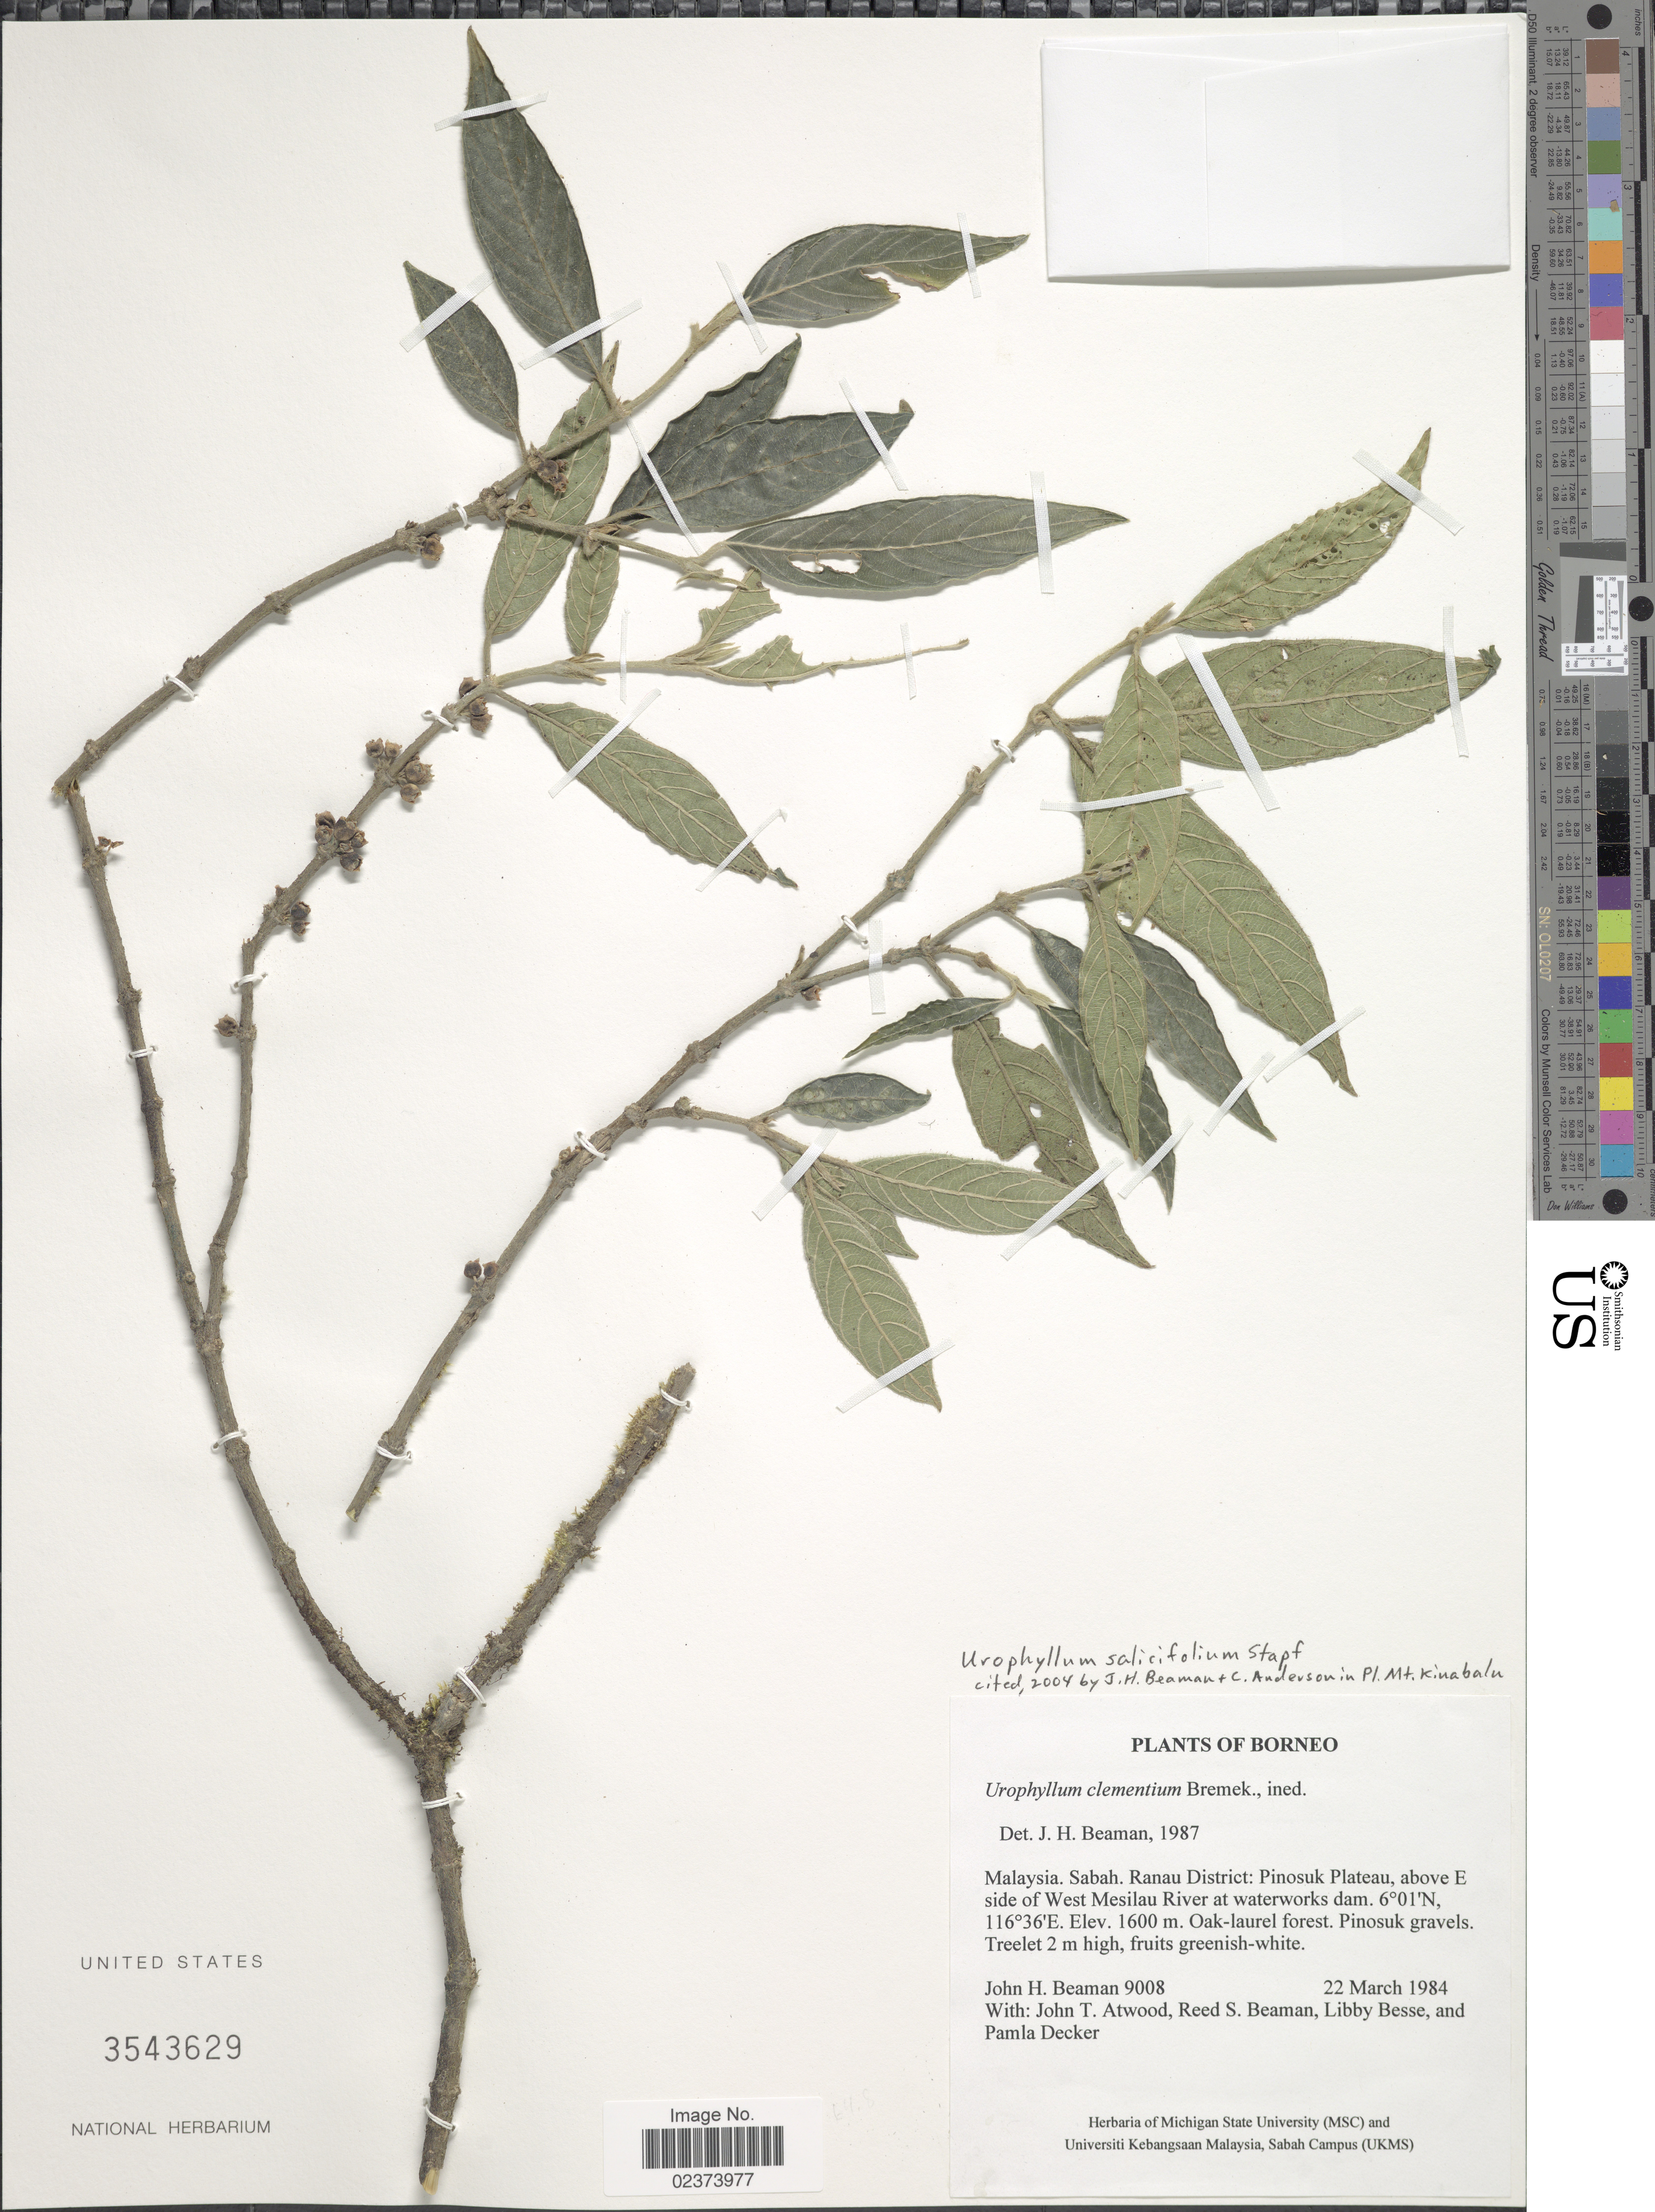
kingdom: Plantae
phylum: Tracheophyta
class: Magnoliopsida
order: Gentianales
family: Rubiaceae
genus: Urophyllum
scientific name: Urophyllum salicifolium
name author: Stapf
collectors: J. H. Beaman, J. T. Atwood, R. S. Beaman, L. Besse & P. Decker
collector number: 9008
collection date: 1984-03-22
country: Malaysia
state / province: Sabah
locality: Borneo, Ranau District: Pinosuk Plateau, above E side of West Mesilau River at waterworks dam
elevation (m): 1600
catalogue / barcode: US 3543629